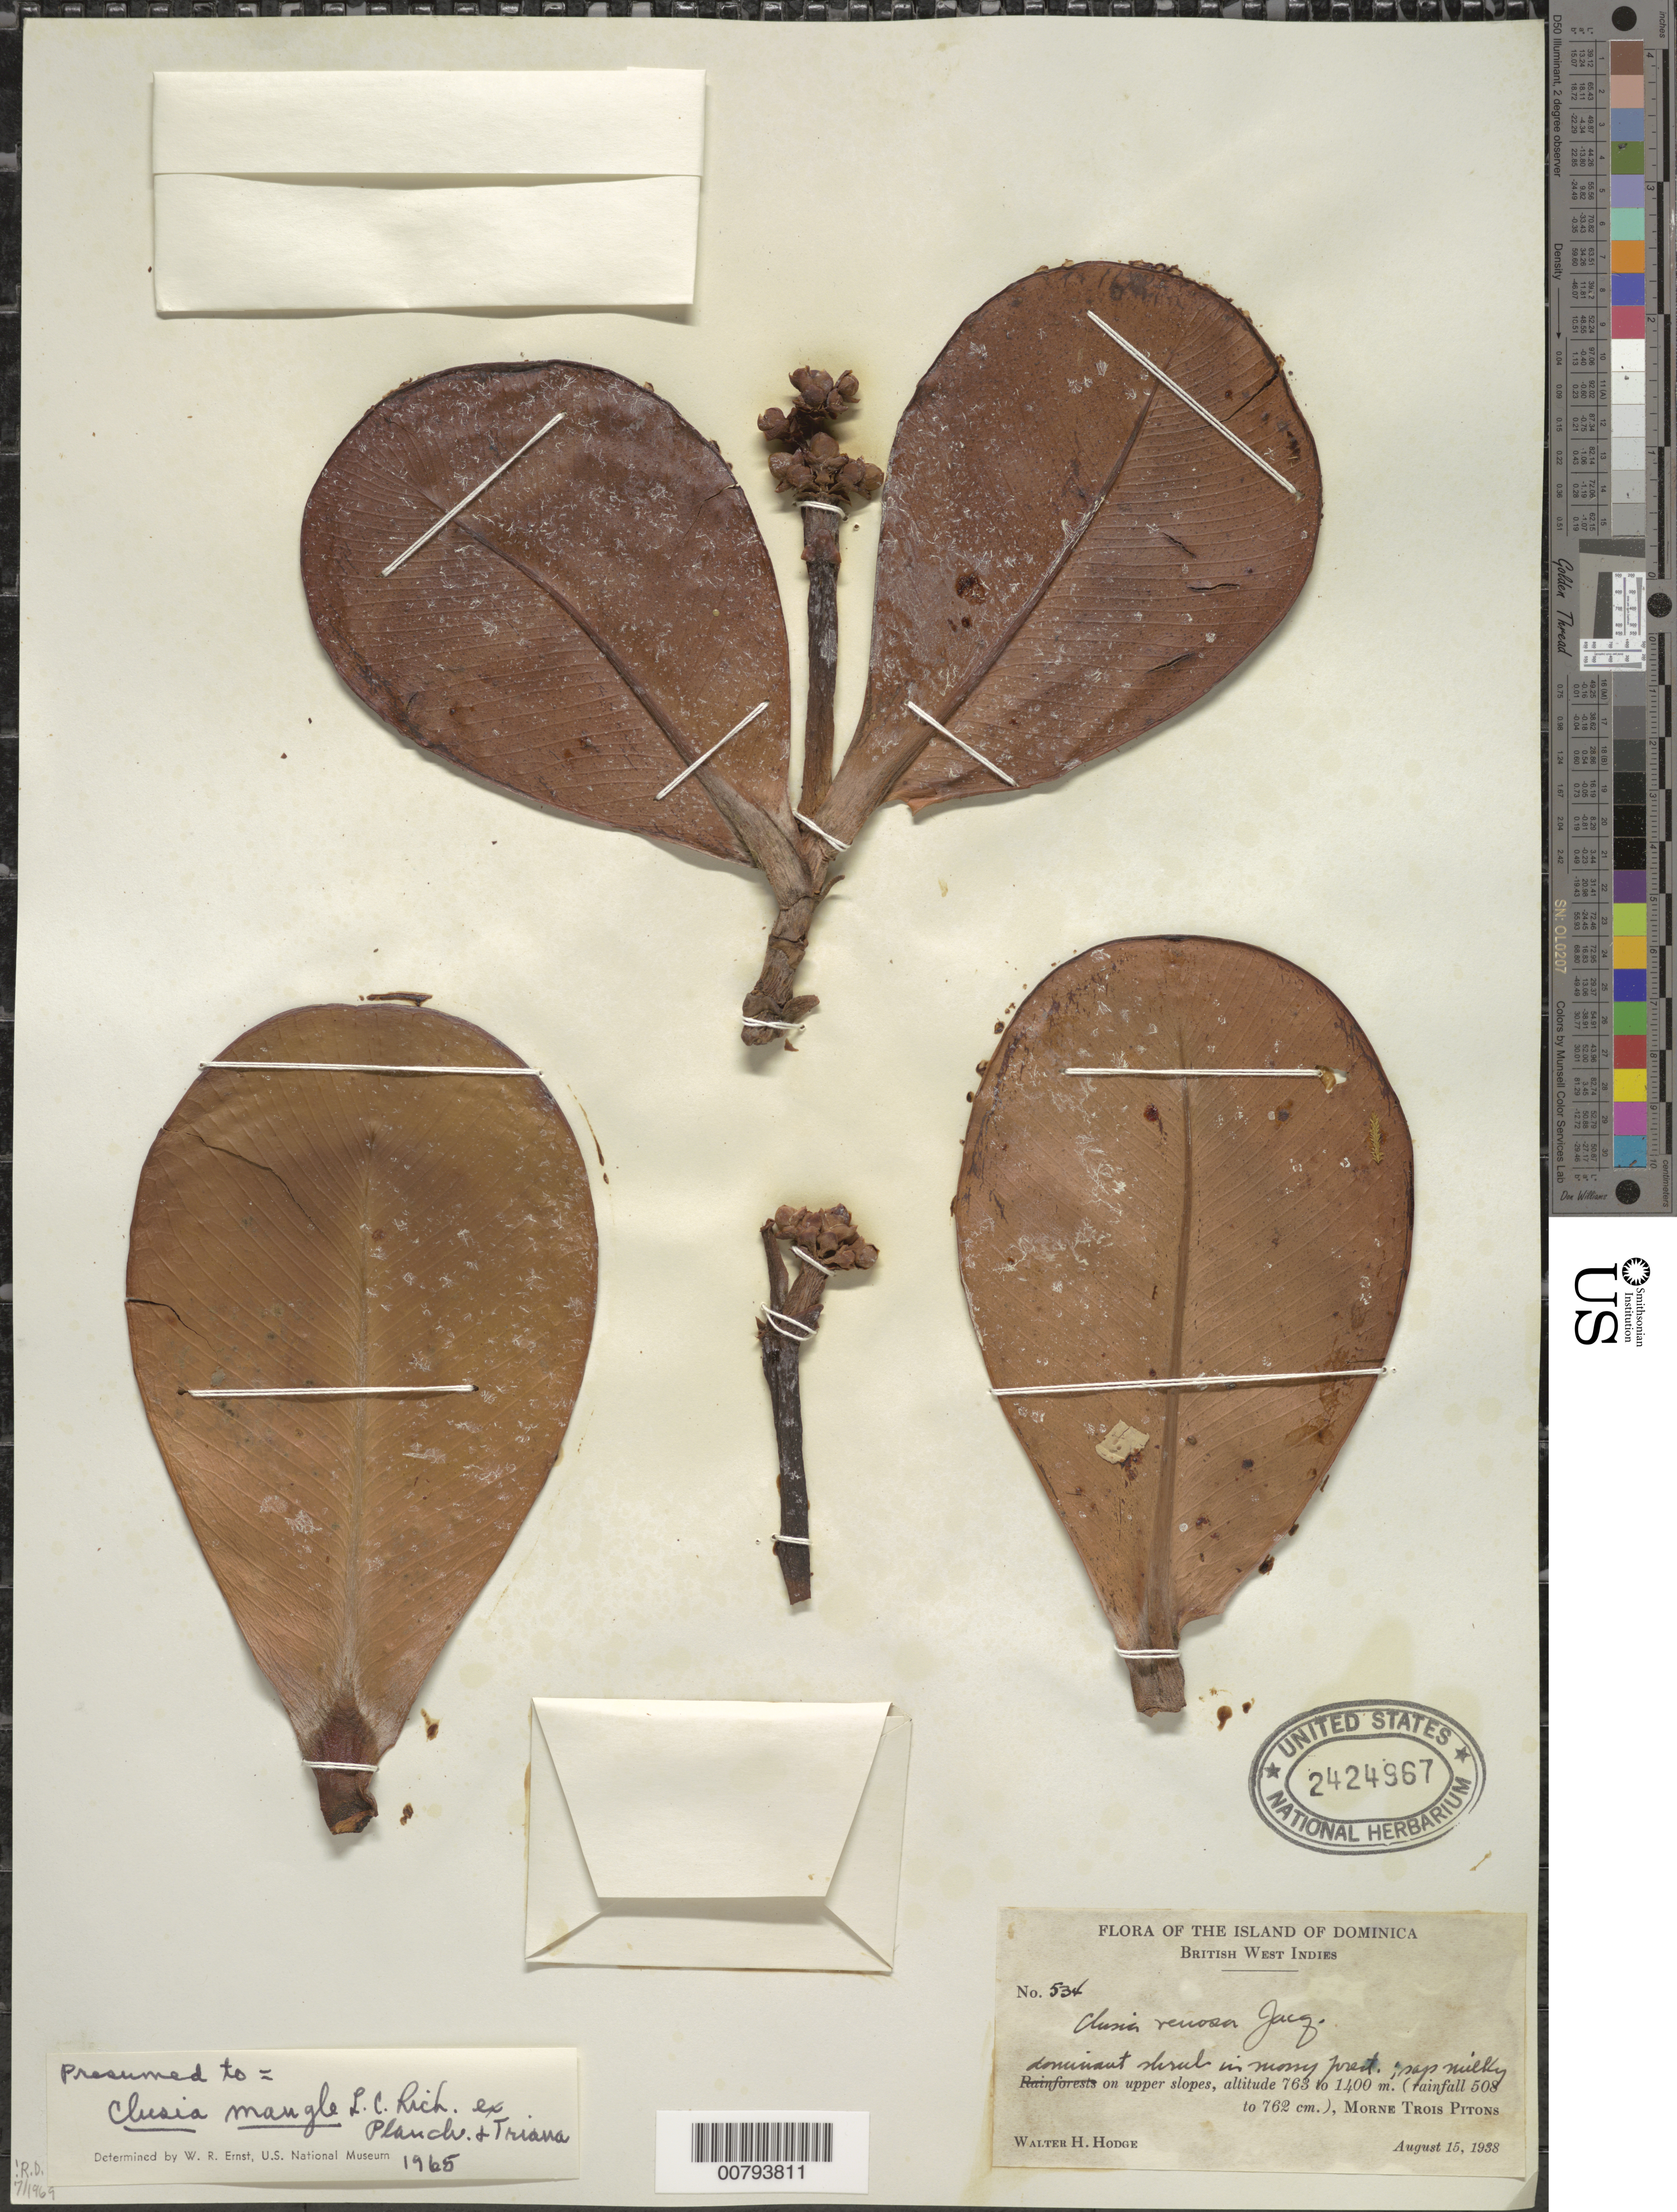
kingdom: Plantae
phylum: Tracheophyta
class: Magnoliopsida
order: Malpighiales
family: Clusiaceae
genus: Clusia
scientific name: Clusia mangle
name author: Rich. ex Planch. & Triana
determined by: Ernst, W. R., (US), NMNH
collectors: W. Hodge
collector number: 534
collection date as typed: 15 Aug 1938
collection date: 1938-08-15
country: Dominica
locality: Upper slopes Morne Trois pitons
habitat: Mossy forest on upper slopes of morne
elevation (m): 763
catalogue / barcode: US 2424967